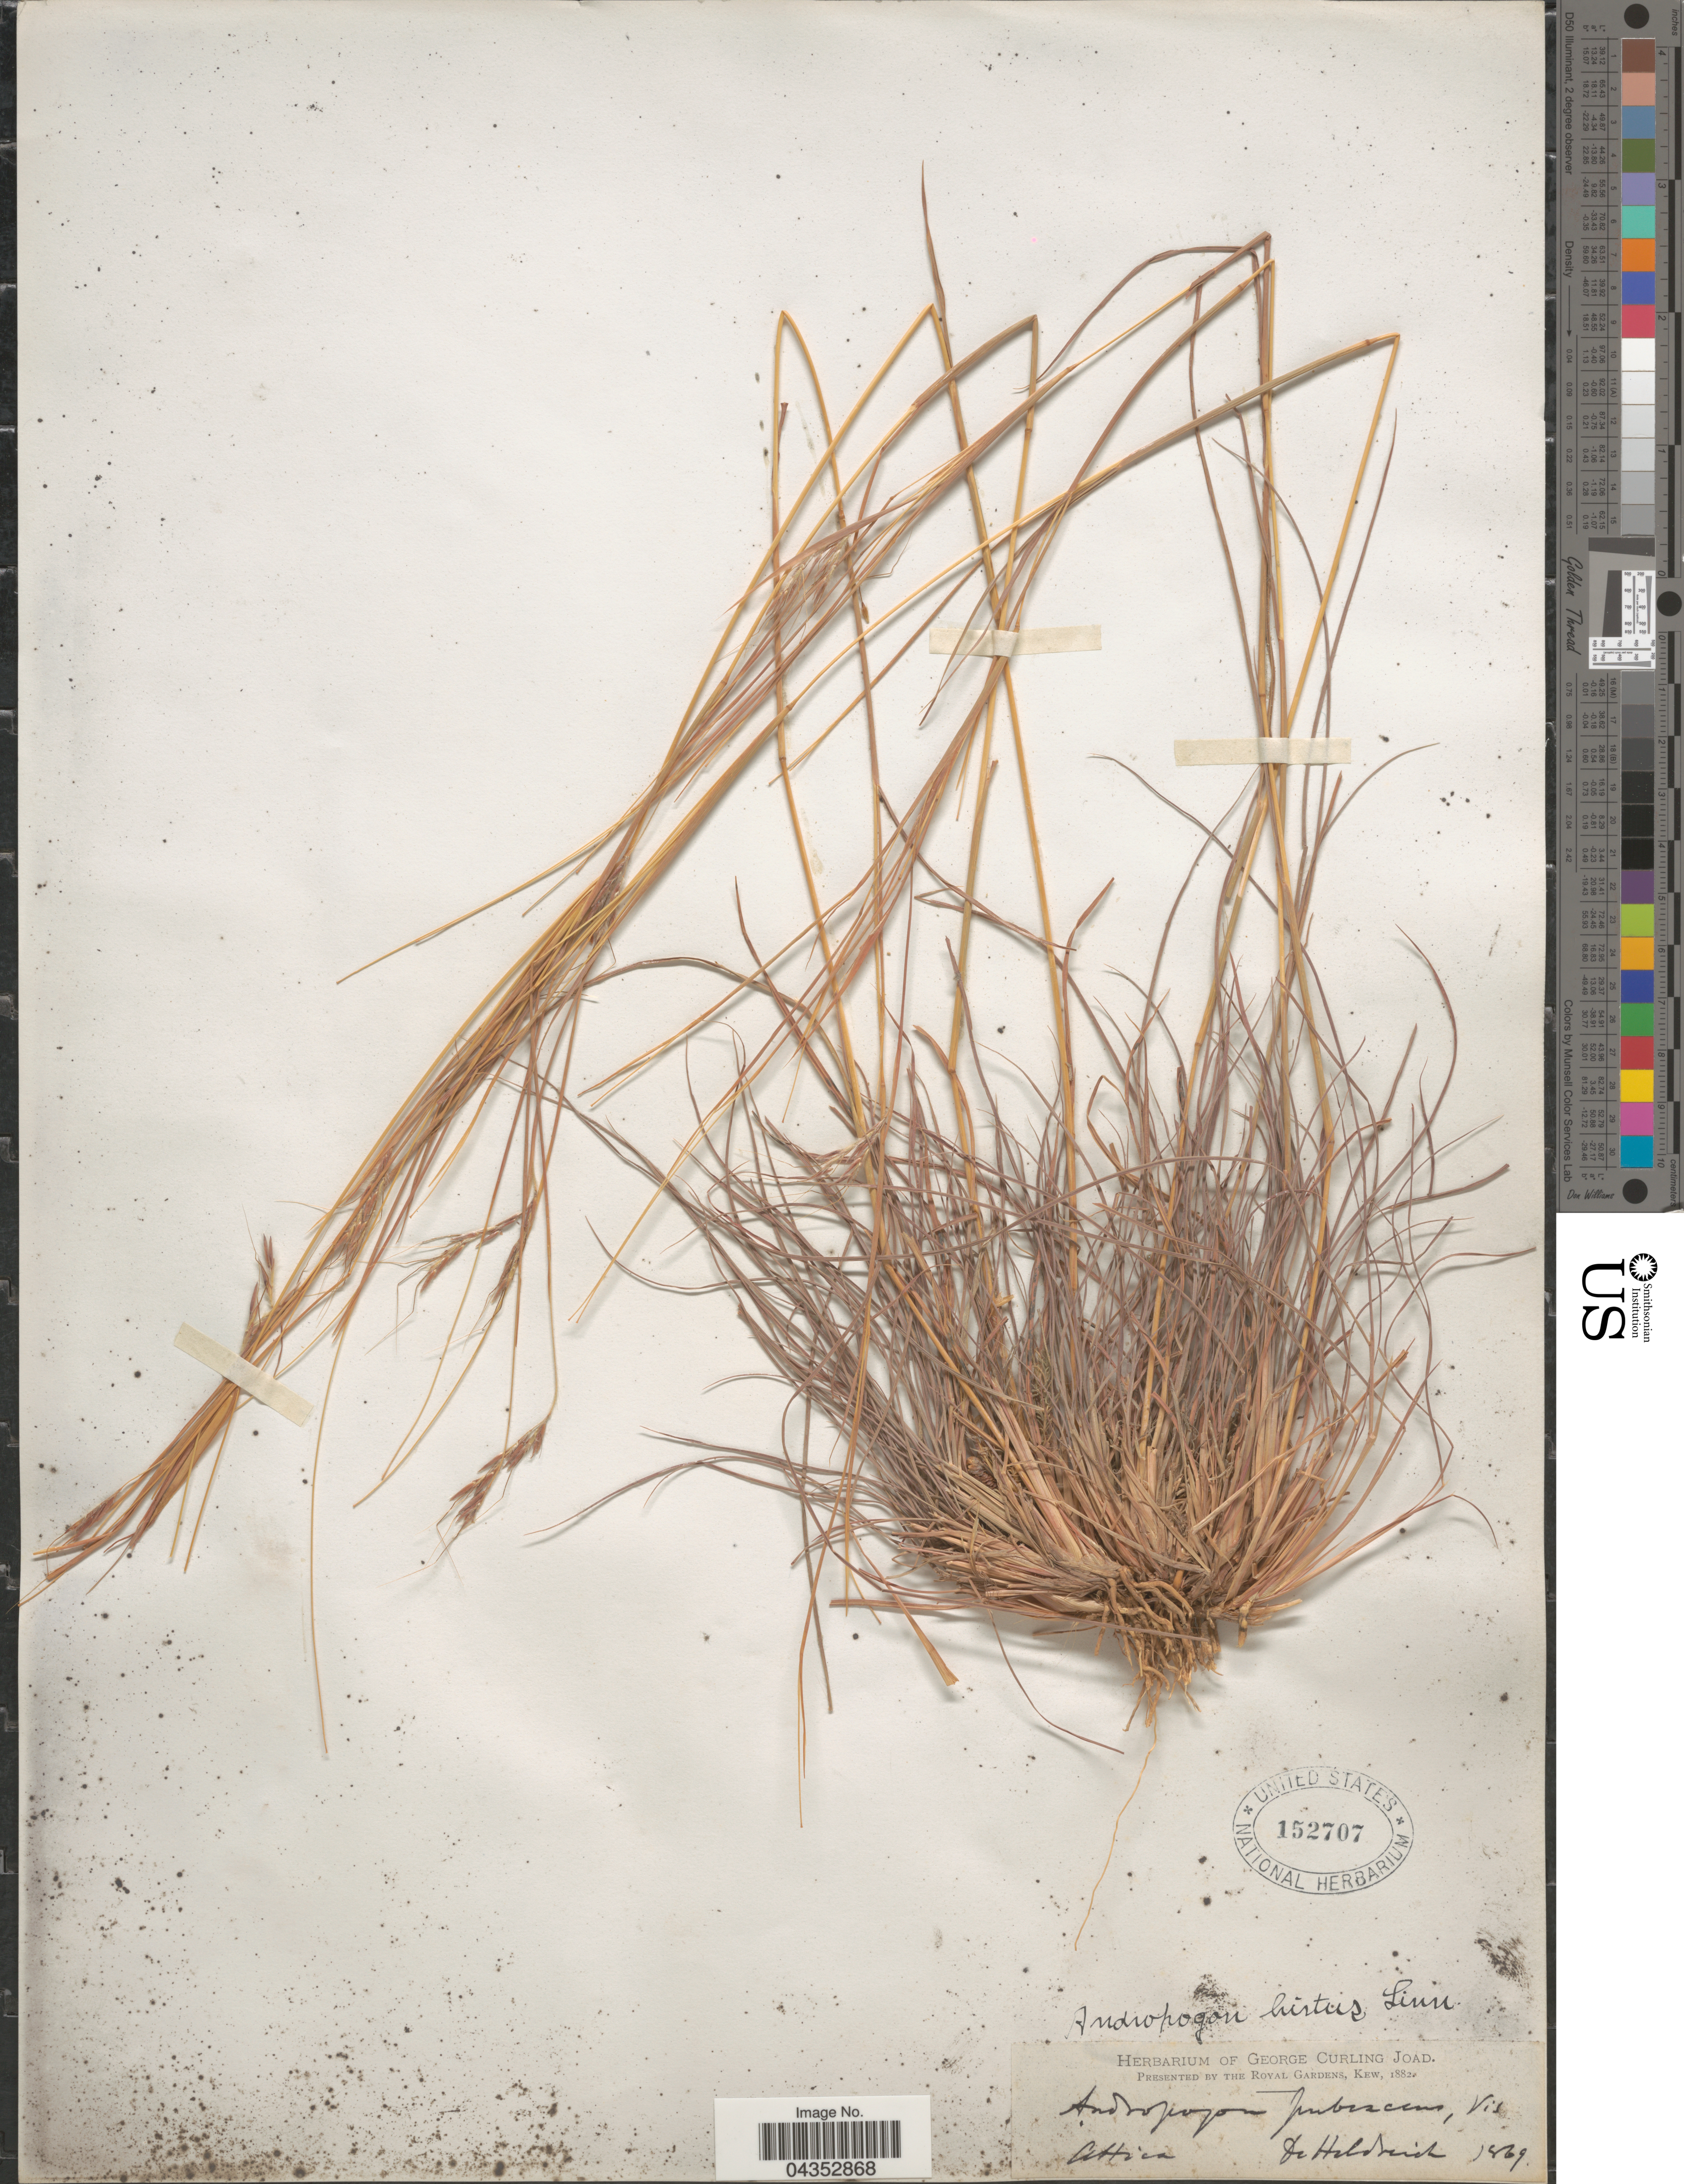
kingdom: Plantae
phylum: Tracheophyta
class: Liliopsida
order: Poales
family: Poaceae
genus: Hyparrhenia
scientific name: Hyparrhenia hirta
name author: (L.) Stapf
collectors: -. De Heldreich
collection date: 1869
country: Greece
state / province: Attica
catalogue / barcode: US 152707